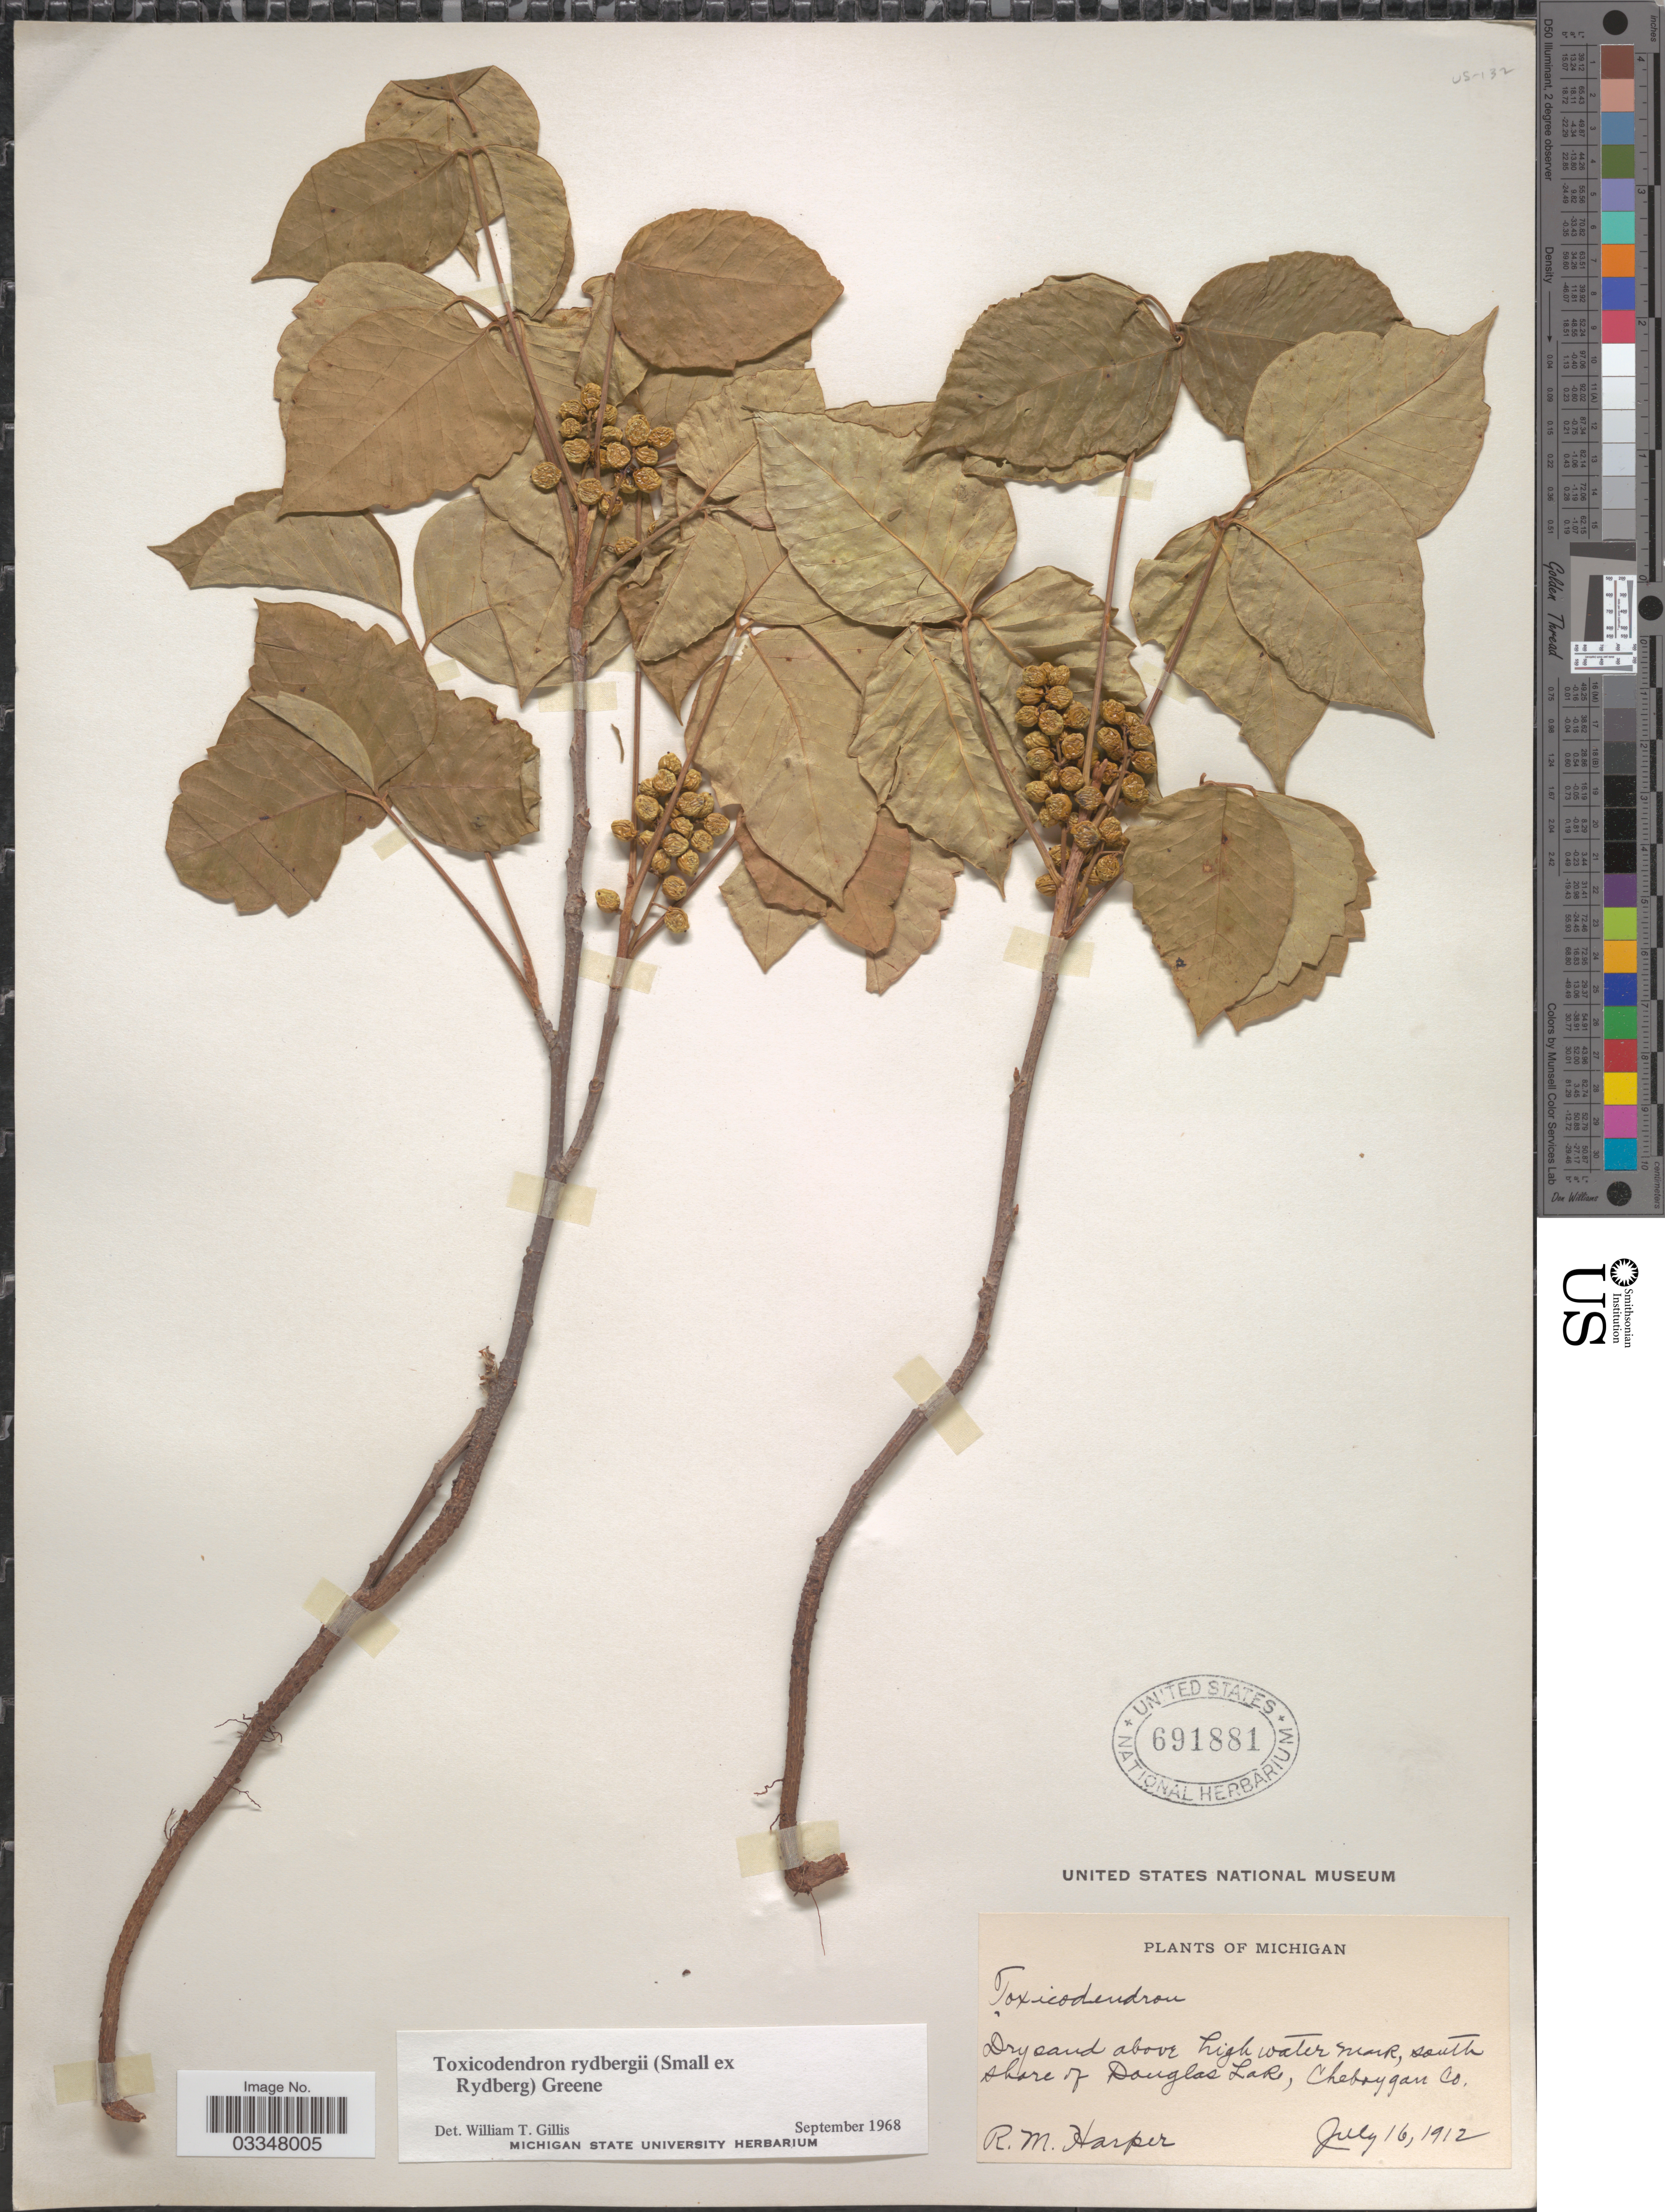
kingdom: Plantae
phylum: Tracheophyta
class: Magnoliopsida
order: Sapindales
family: Anacardiaceae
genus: Toxicodendron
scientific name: Toxicodendron radicans subsp. rydbergii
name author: (Small & Rydb.) Á. Löve & D. Löve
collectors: R. Harper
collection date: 1912-07-16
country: United States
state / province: Michigan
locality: Dry sand above high water mark, south shore of Douglas Lake, Cheboygan Co.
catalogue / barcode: US 691881